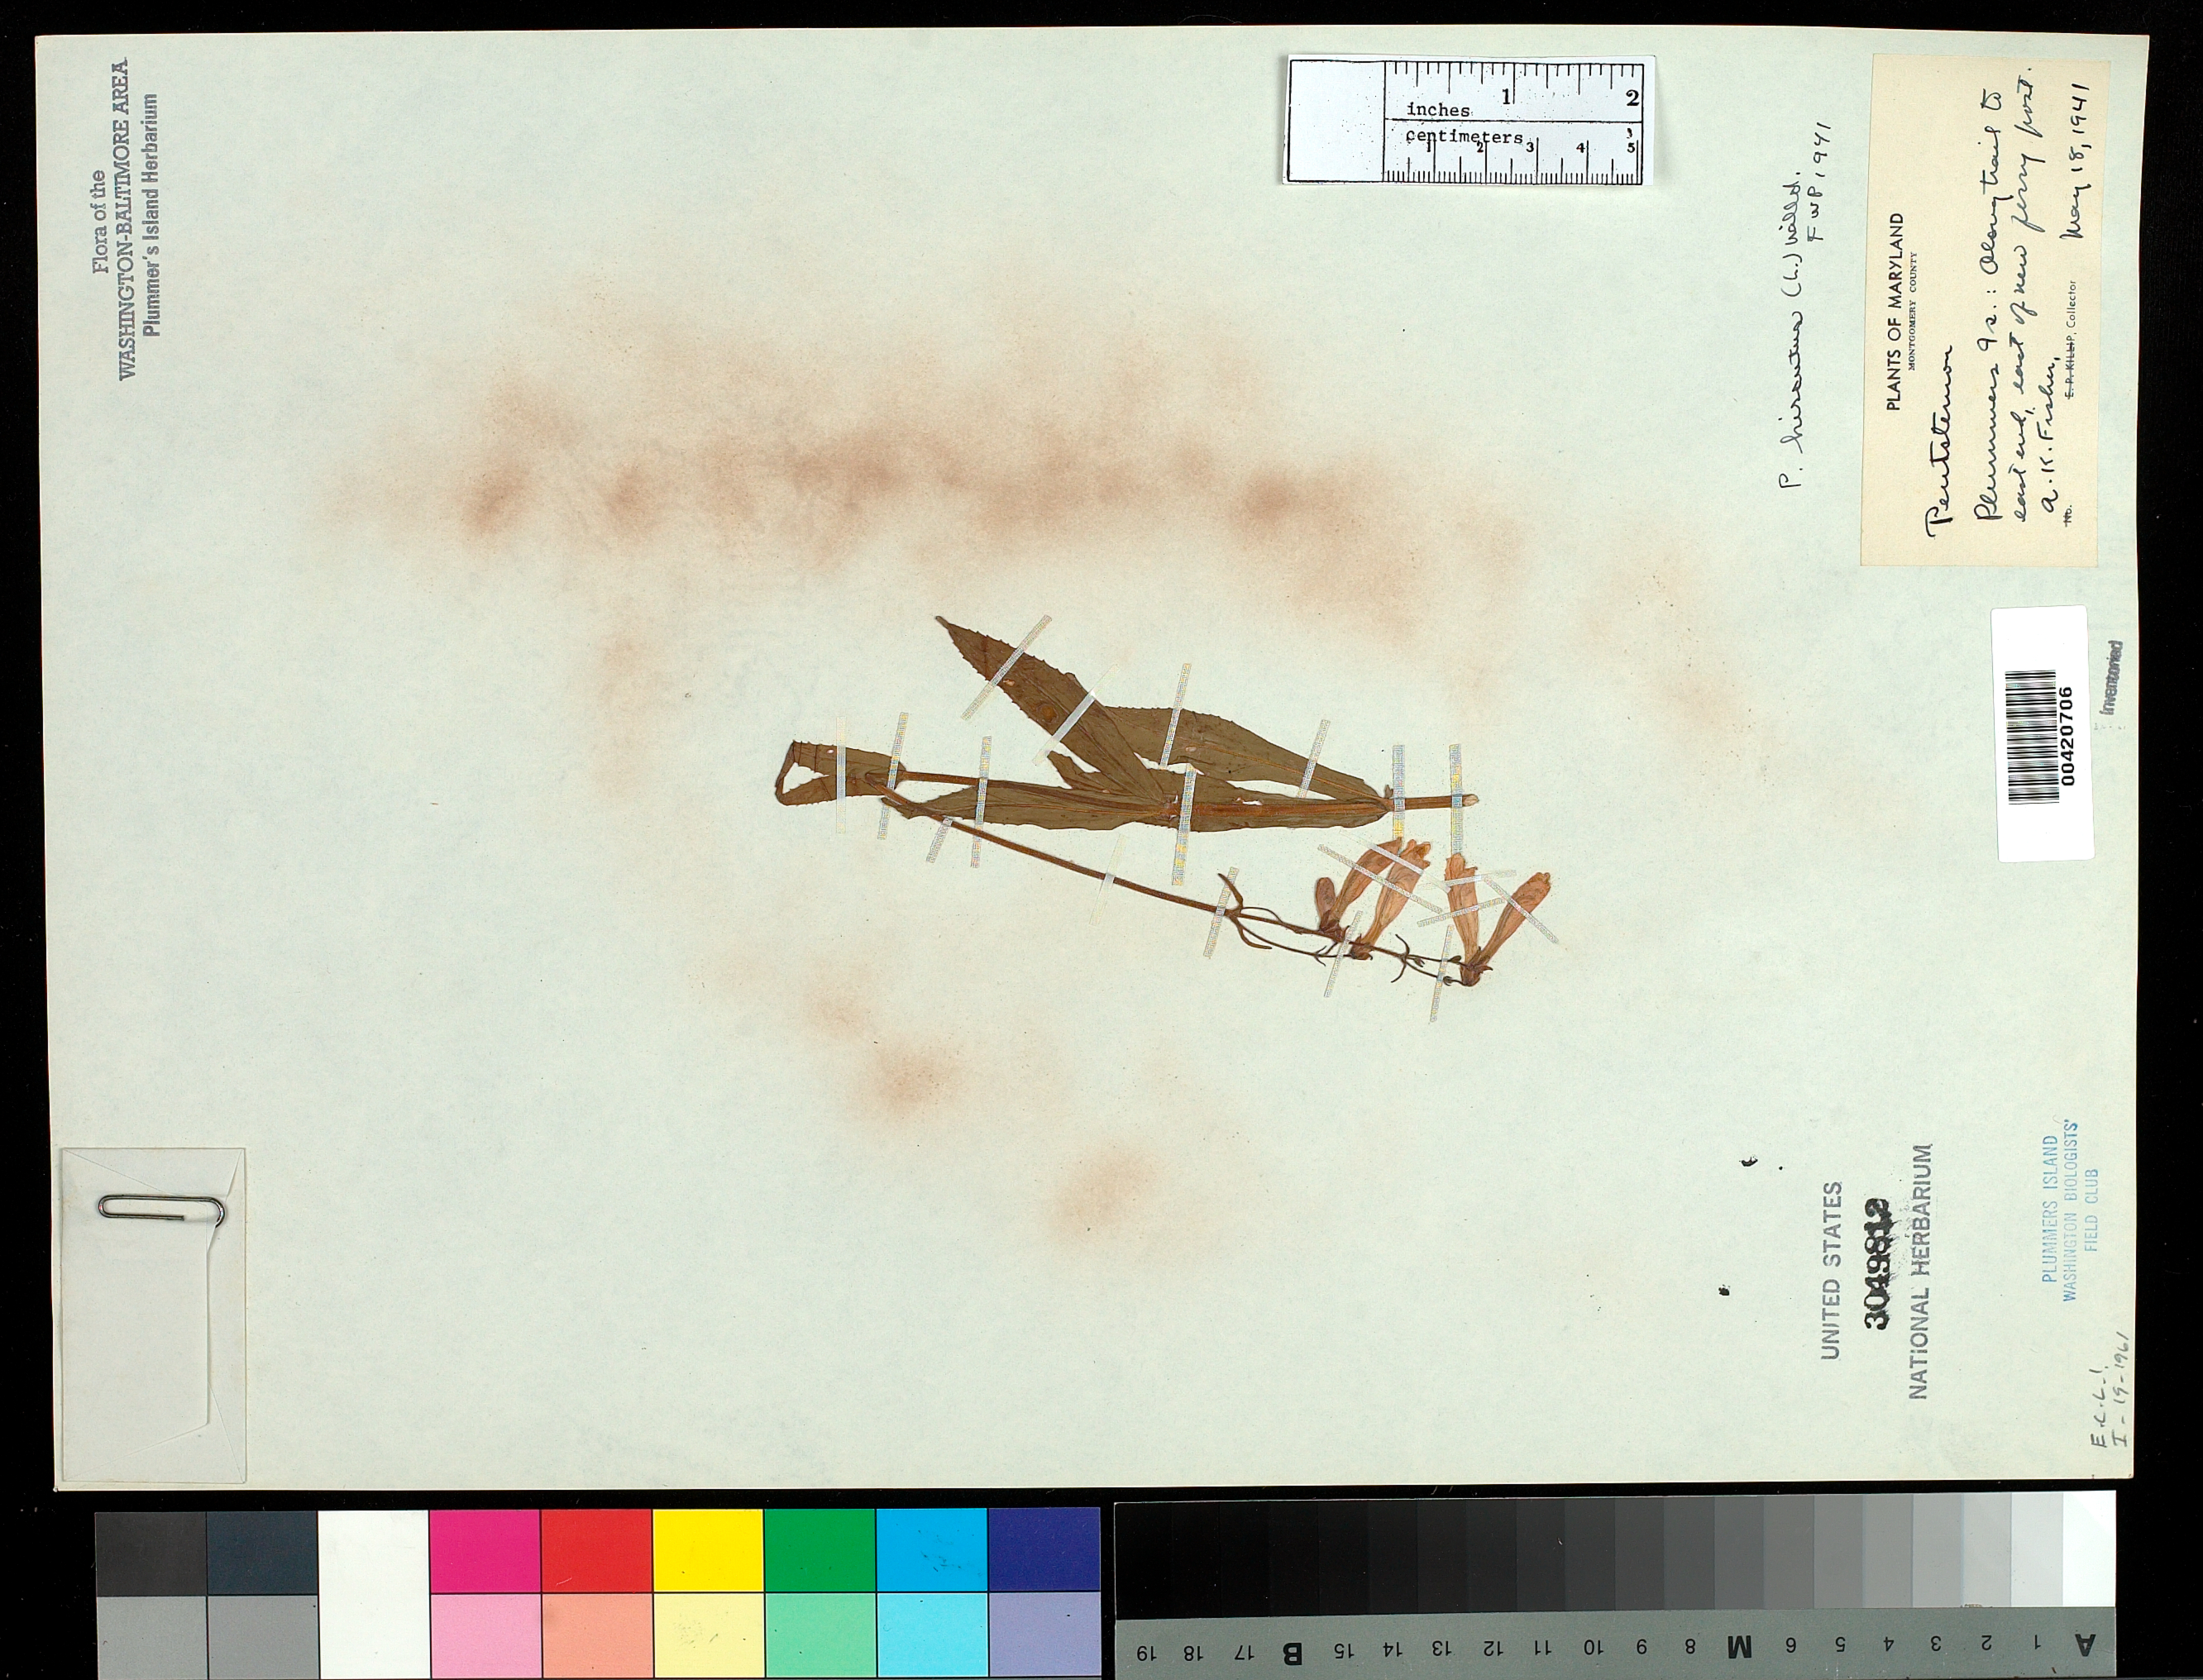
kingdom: Plantae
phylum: Tracheophyta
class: Magnoliopsida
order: Lamiales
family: Plantaginaceae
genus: Penstemon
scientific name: Penstemon hirsutus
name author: (L.) Willd.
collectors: A. K. Fisher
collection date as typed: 18 May 1941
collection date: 1941-05-18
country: United States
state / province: Maryland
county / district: Montgomery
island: Plummers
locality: Plummer's Island; along trail to east end, east of New Ferry Post C. & O. Canal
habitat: Along trail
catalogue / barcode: US 3049812